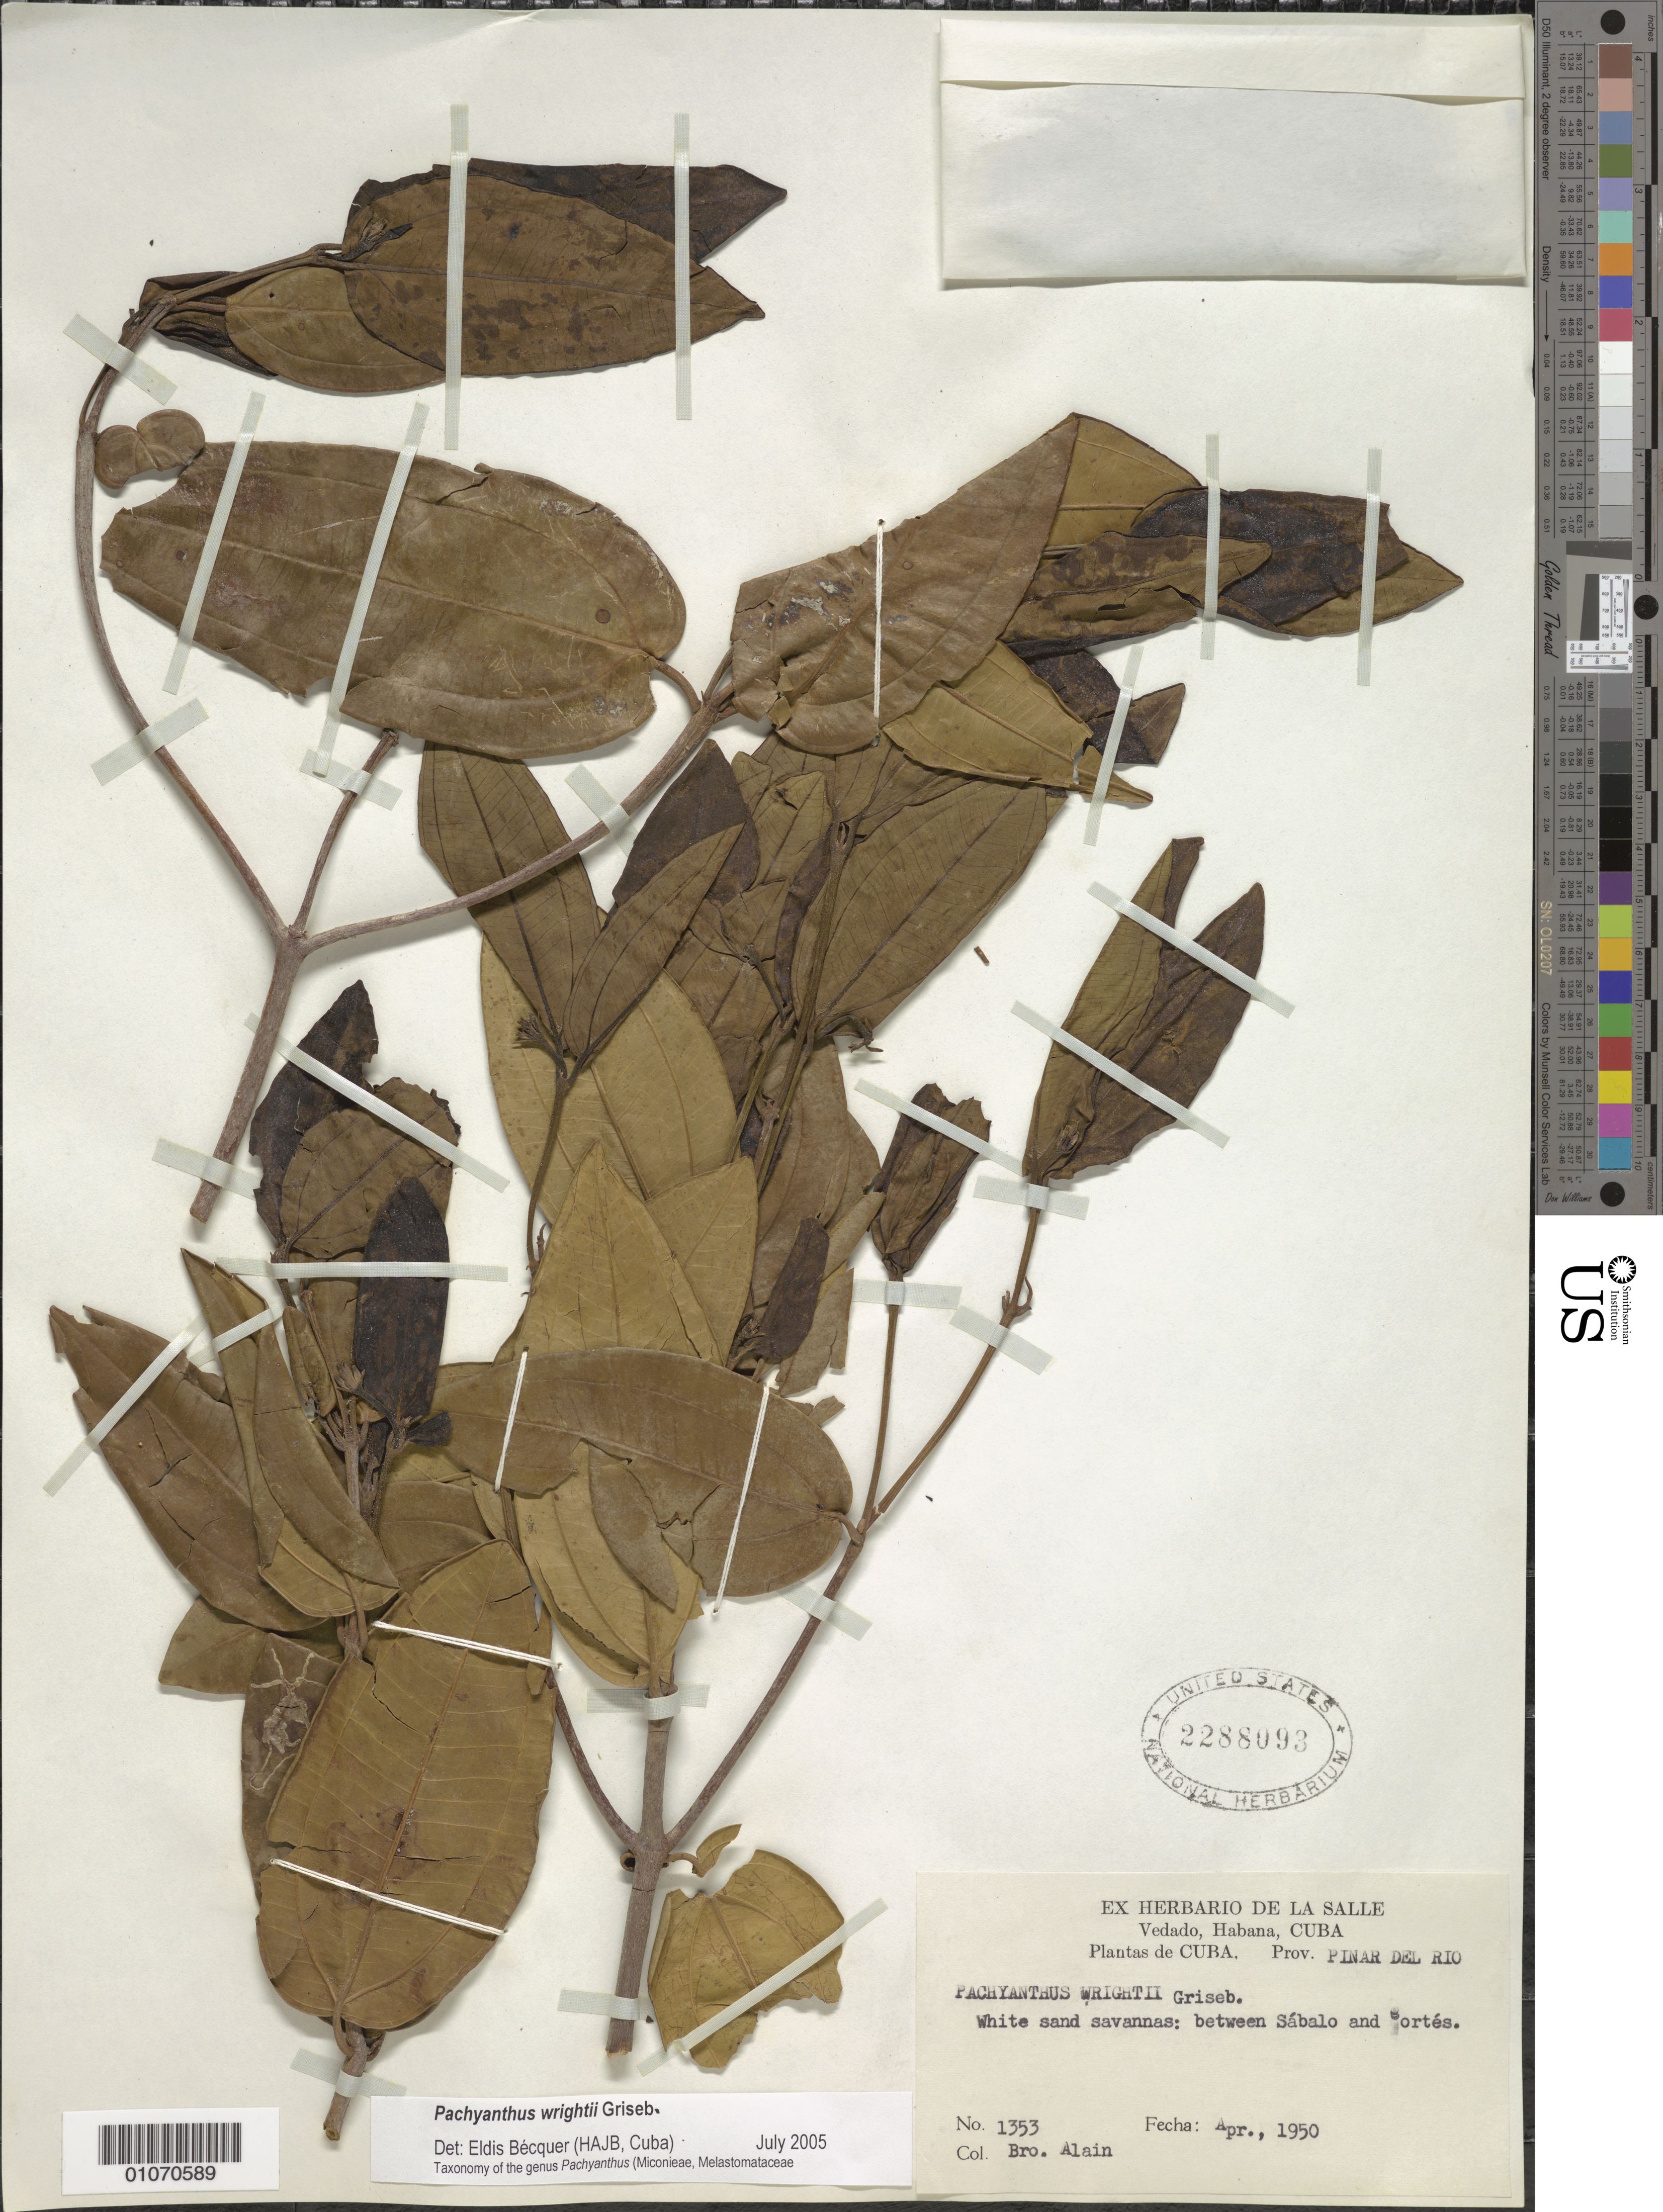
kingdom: Plantae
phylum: Tracheophyta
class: Magnoliopsida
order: Myrtales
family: Melastomataceae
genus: Pachyanthus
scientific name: Pachyanthus wrightii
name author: Griseb.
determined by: Bécquer Granados, E. R., (HAJB)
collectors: A. H. Liogier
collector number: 1353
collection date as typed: Apr 1950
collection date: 1950-04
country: Cuba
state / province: Pinar del Río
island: Cuba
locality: Sábalo to Cortés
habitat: White sand savannas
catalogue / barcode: US 2288093